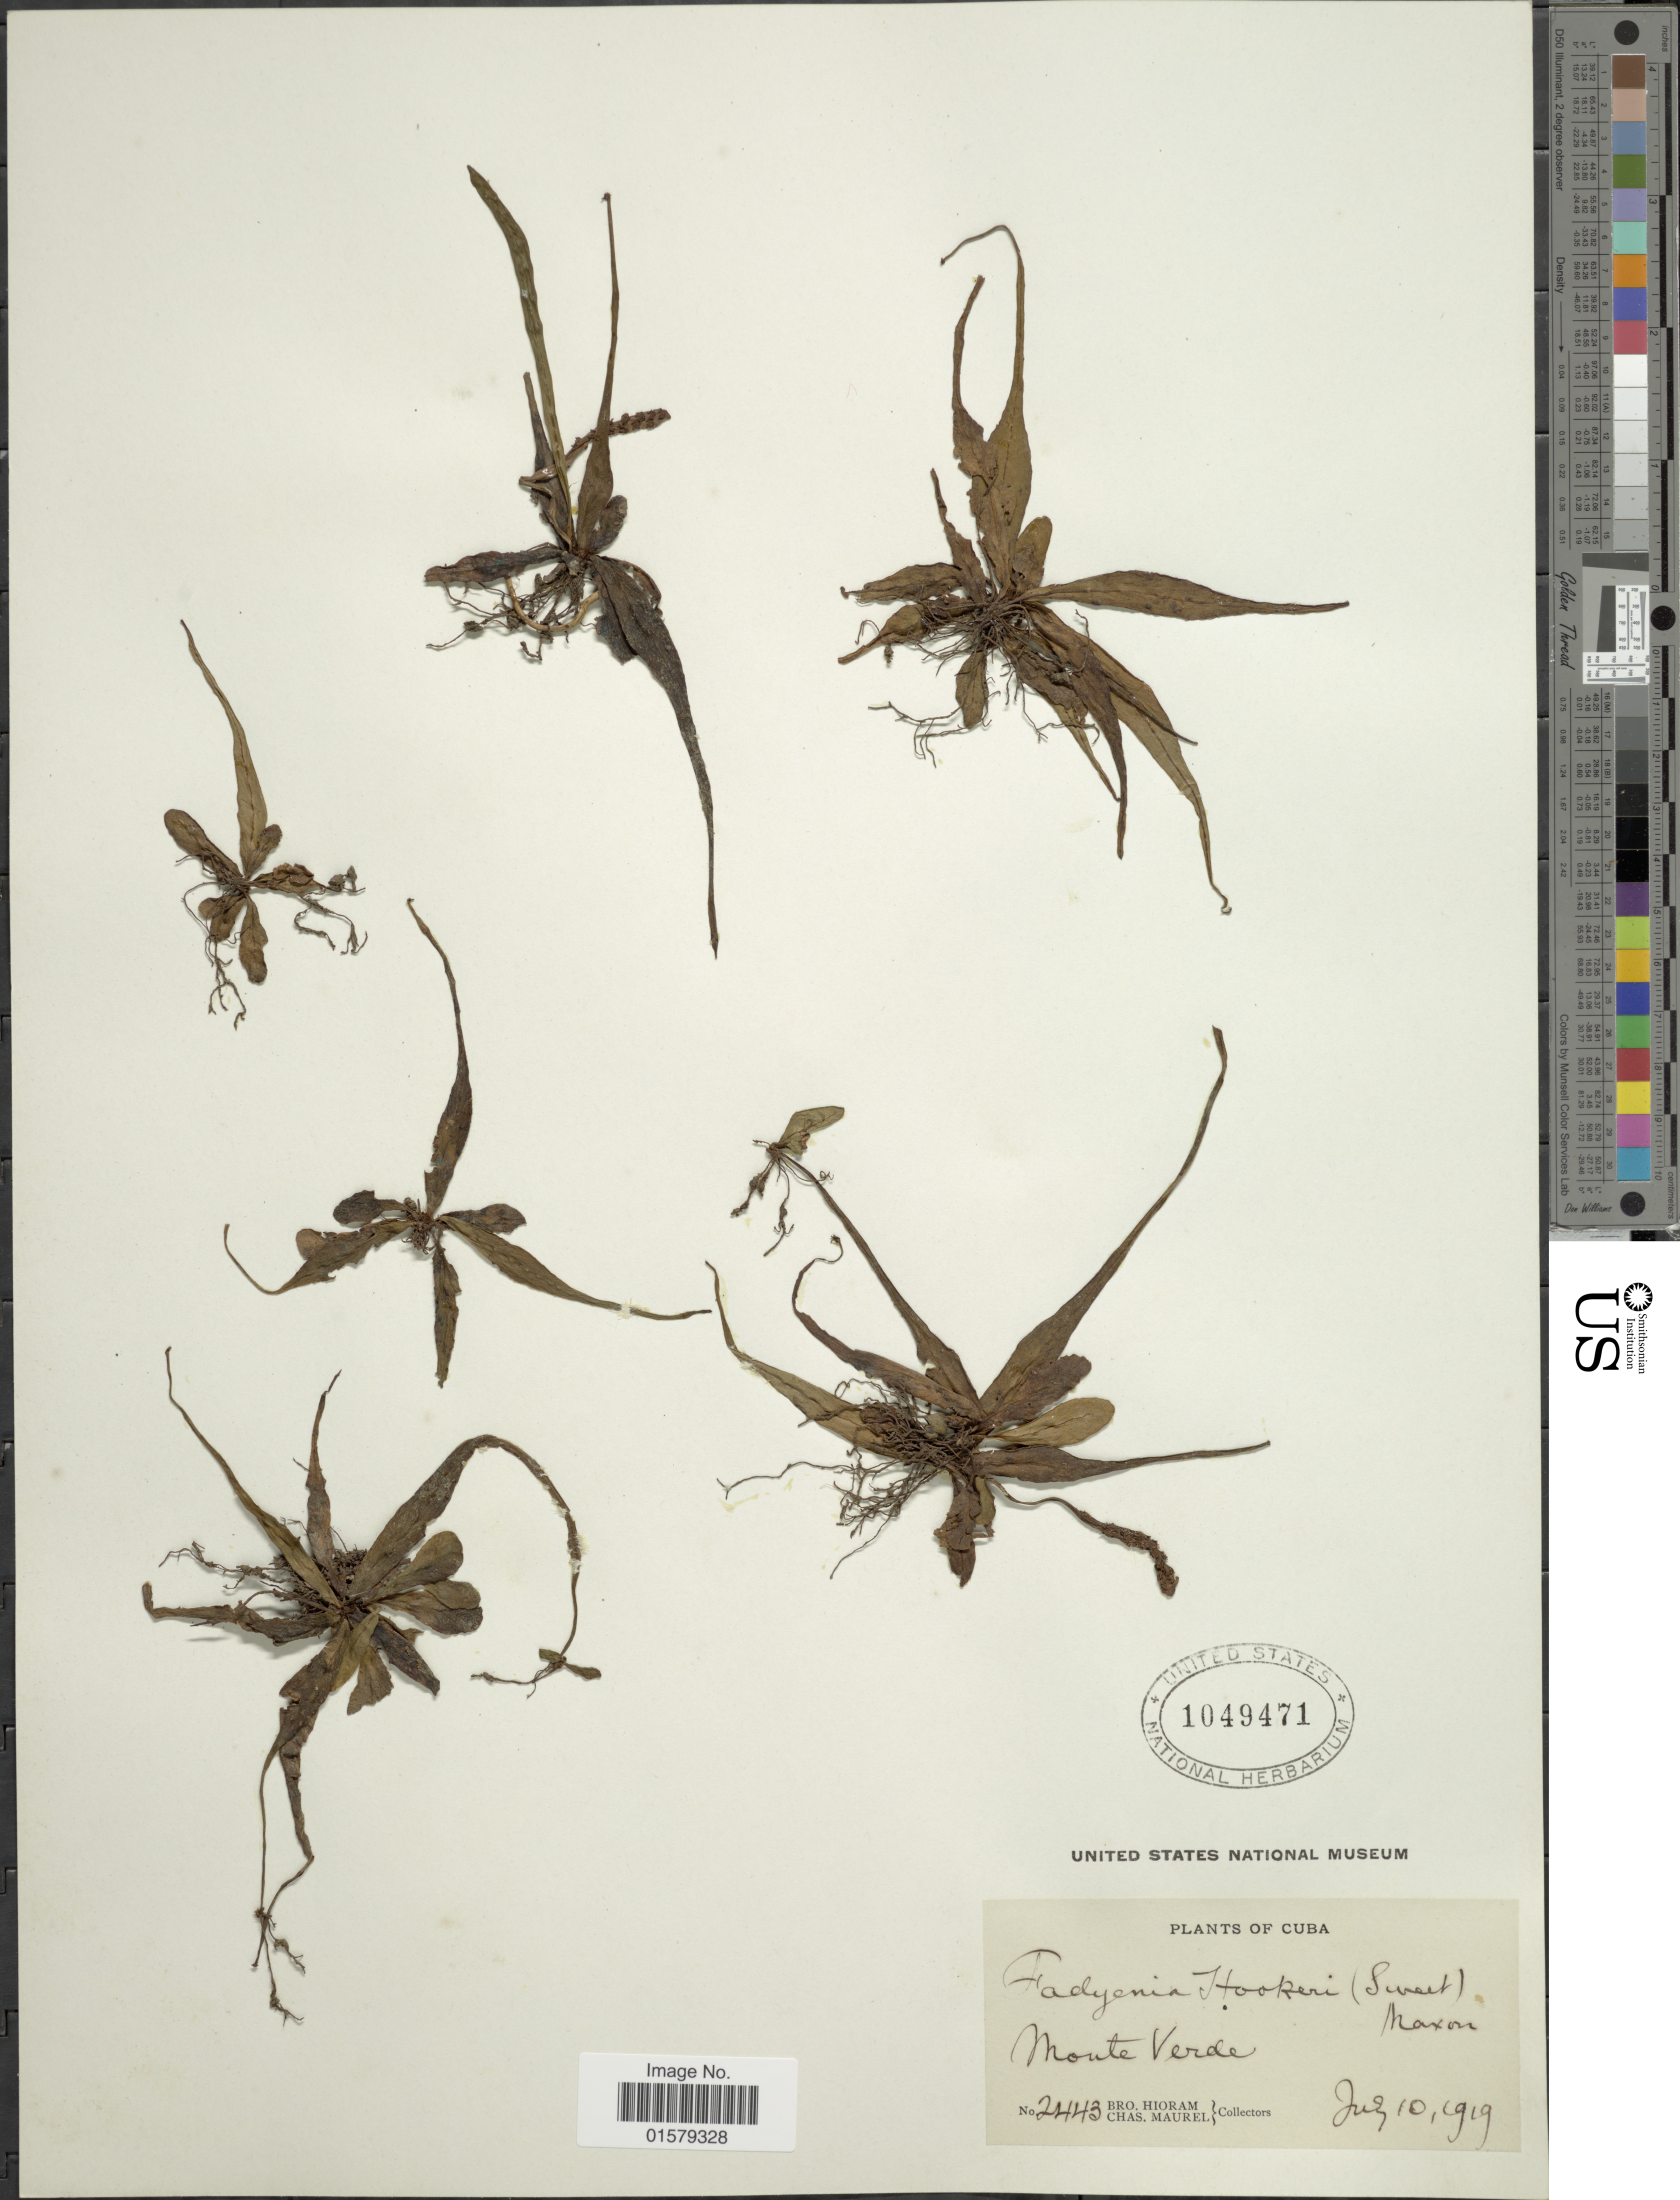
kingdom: Plantae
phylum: Tracheophyta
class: Polypodiopsida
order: Polypodiales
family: Tectariaceae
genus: Tectaria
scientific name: Tectaria hookeri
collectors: Bro. Hioram & C. Maurel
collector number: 2443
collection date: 1919-07-10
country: Cuba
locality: Monte Verde.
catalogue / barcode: US 1049471